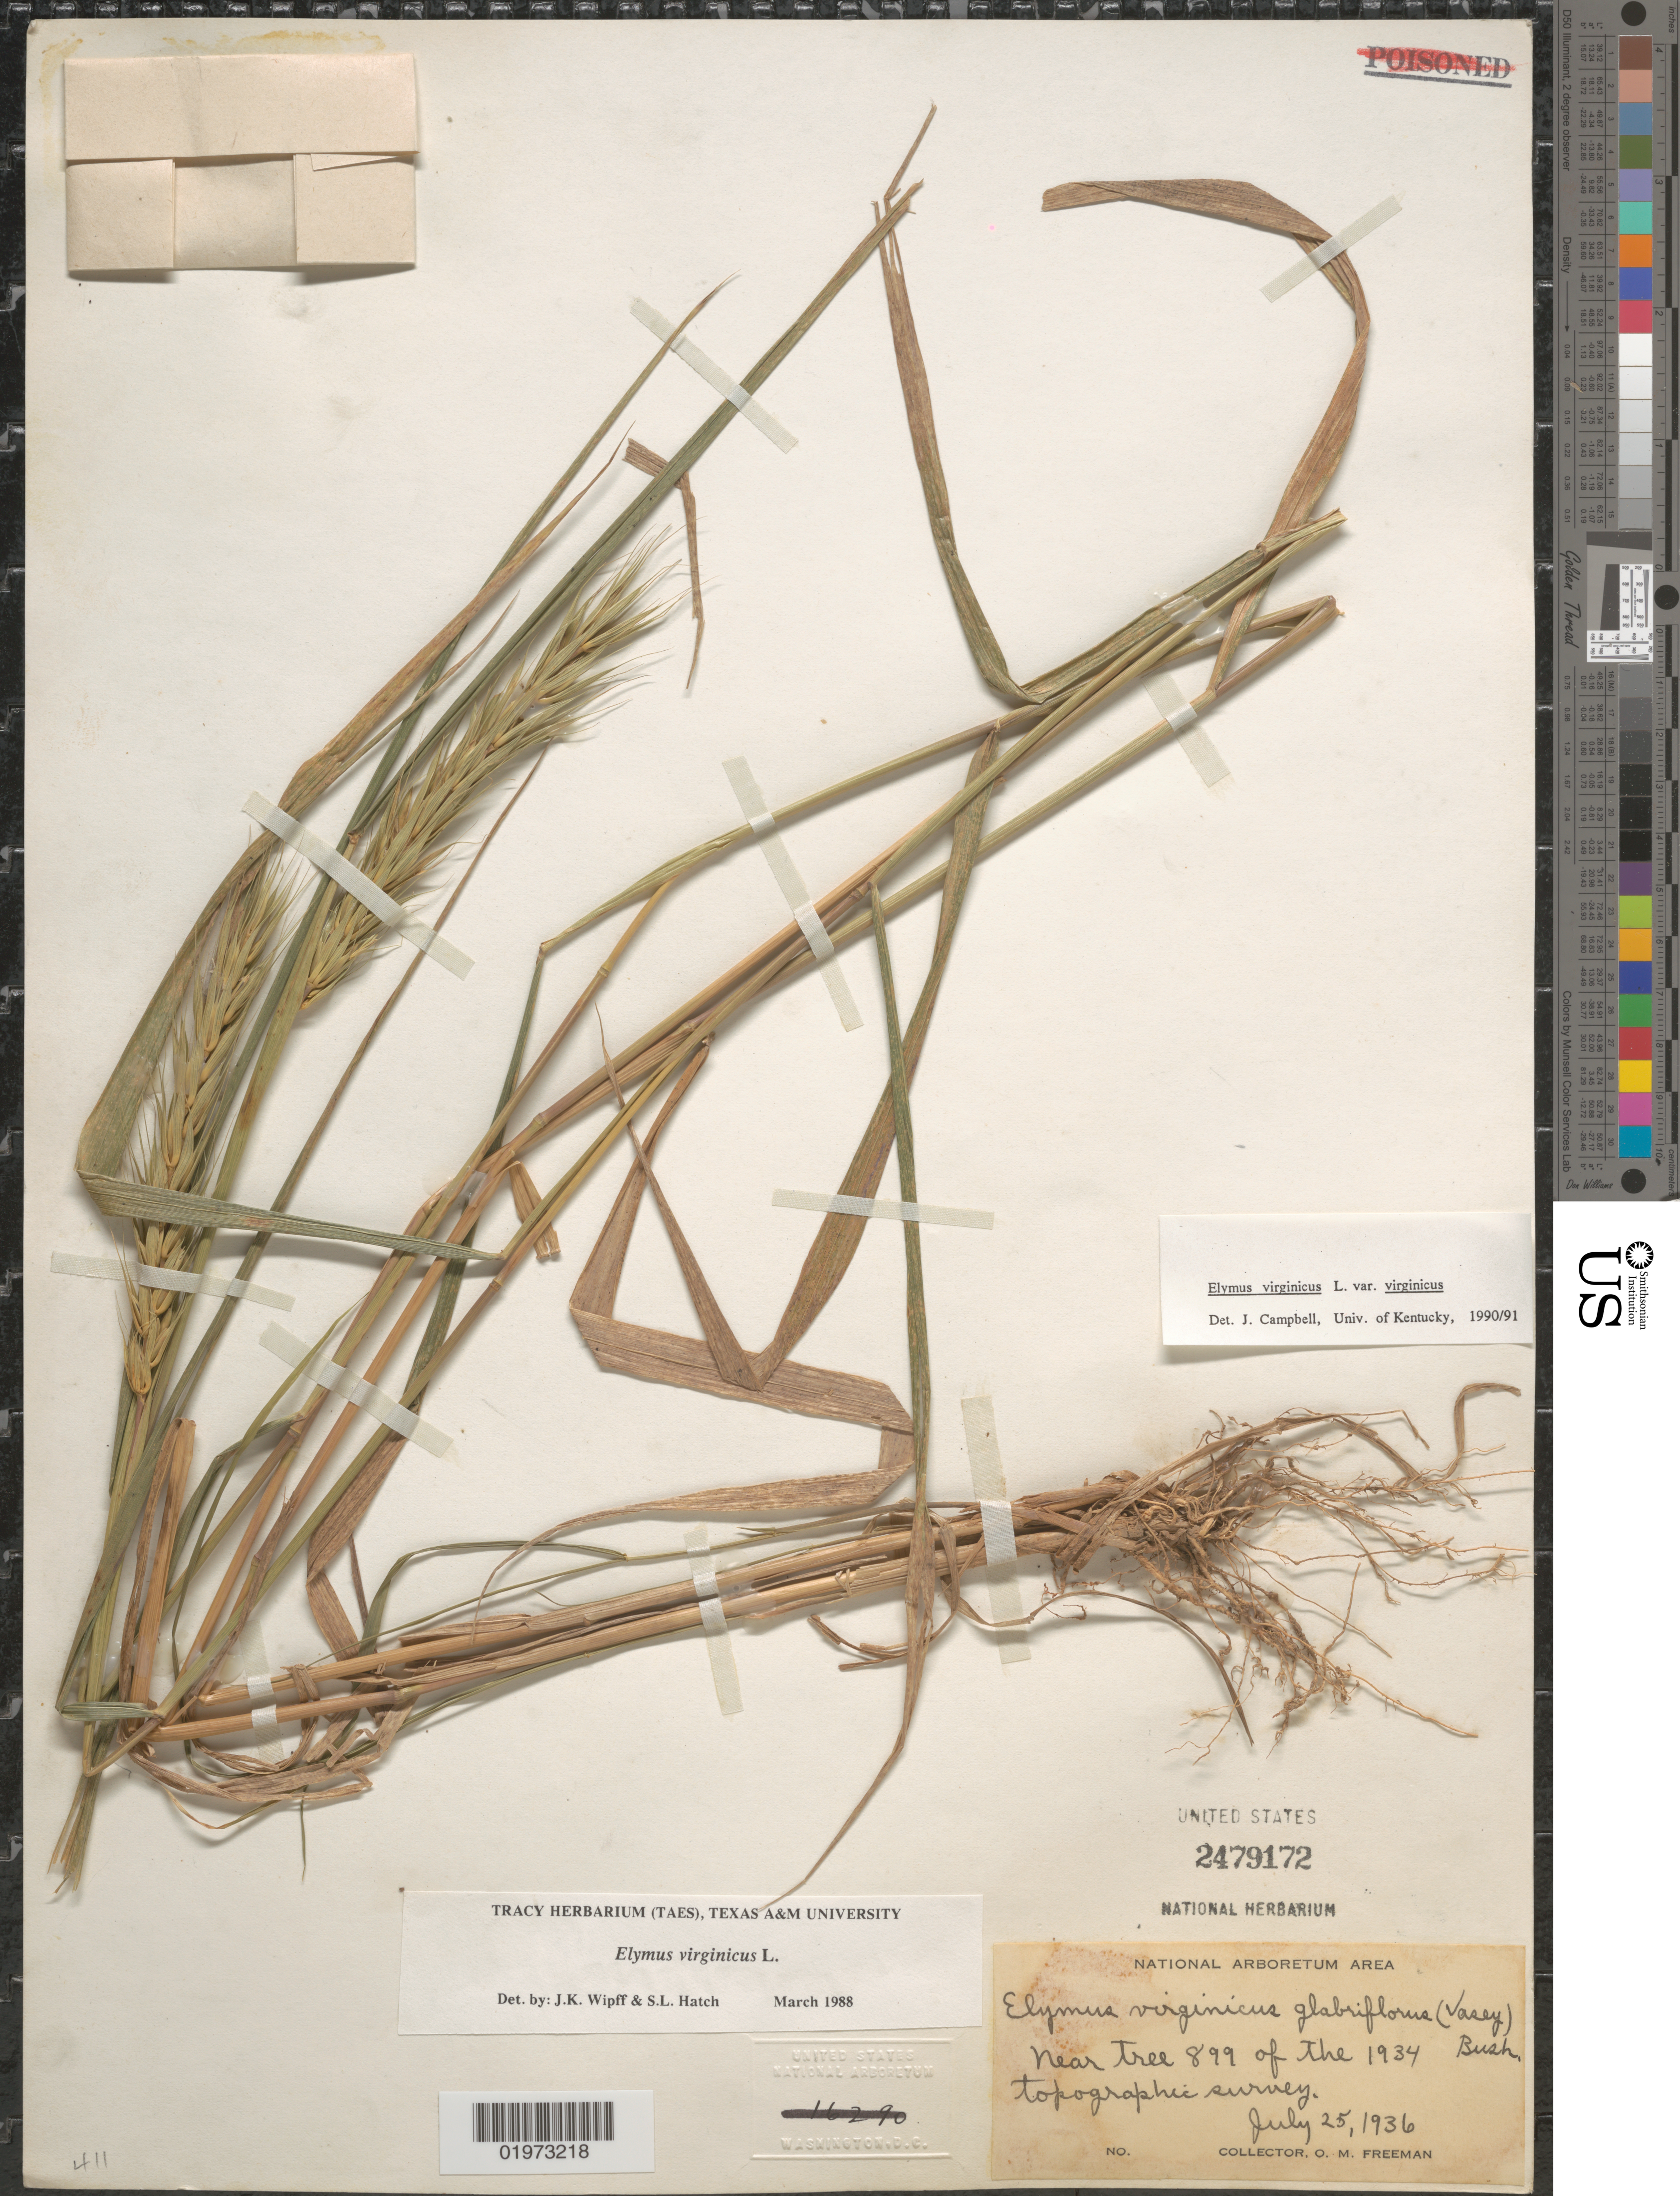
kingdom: Plantae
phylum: Tracheophyta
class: Liliopsida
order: Poales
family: Poaceae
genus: Elymus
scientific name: Elymus virginicus var. virginicus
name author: L.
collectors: O. Freeman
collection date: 1936-07-25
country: United States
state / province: District of Columbia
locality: National Arboretum Area. Near tree 899 of the 1934 topographic survey.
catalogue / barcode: US 2479172